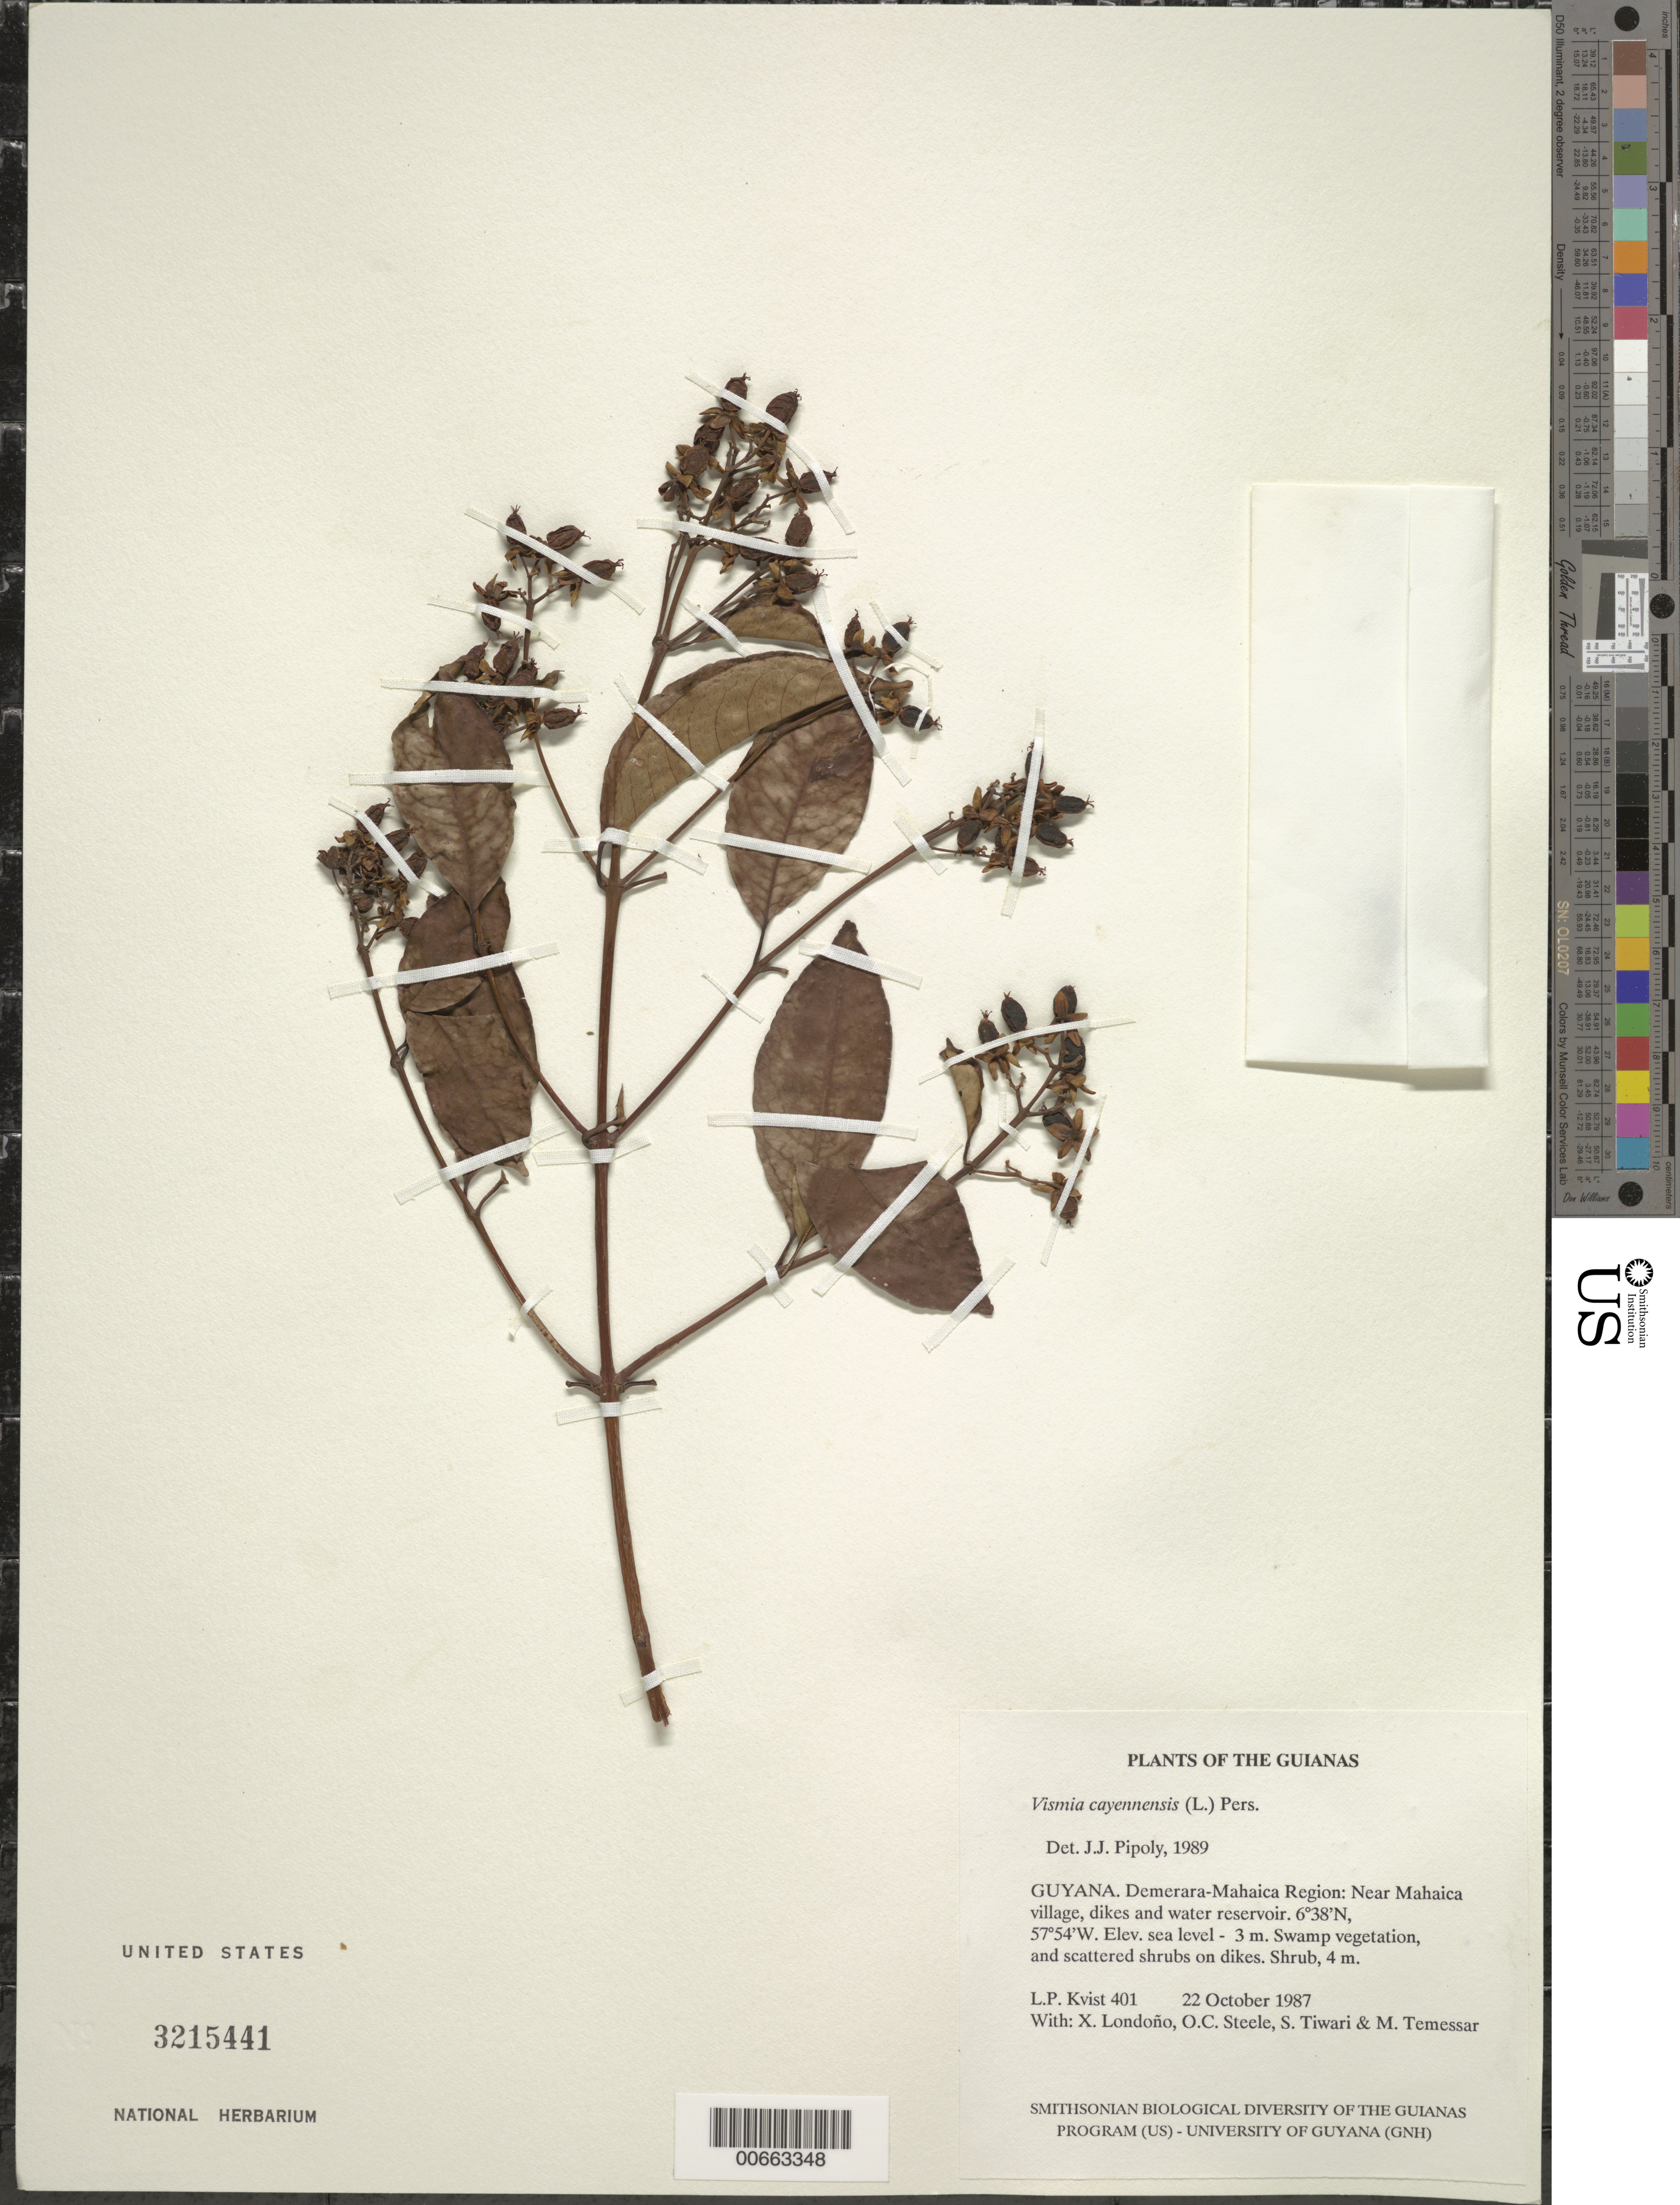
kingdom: Plantae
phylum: Tracheophyta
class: Magnoliopsida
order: Malpighiales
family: Hypericaceae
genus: Vismia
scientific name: Vismia cayennensis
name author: (Jacq.) Pers.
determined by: Pipoly, J. J., III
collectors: L. P. Kvist, X. Londoño, O. C. Steele, S. Tiwari & M. Tamessar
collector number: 401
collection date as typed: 22 October 1987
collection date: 1987-10-22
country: Guyana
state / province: Demerara-Mahaica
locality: Near Mahaica village, dikes and water reservoir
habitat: Swamp vegetation, and scattered shrubs on dikes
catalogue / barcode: US 3215441